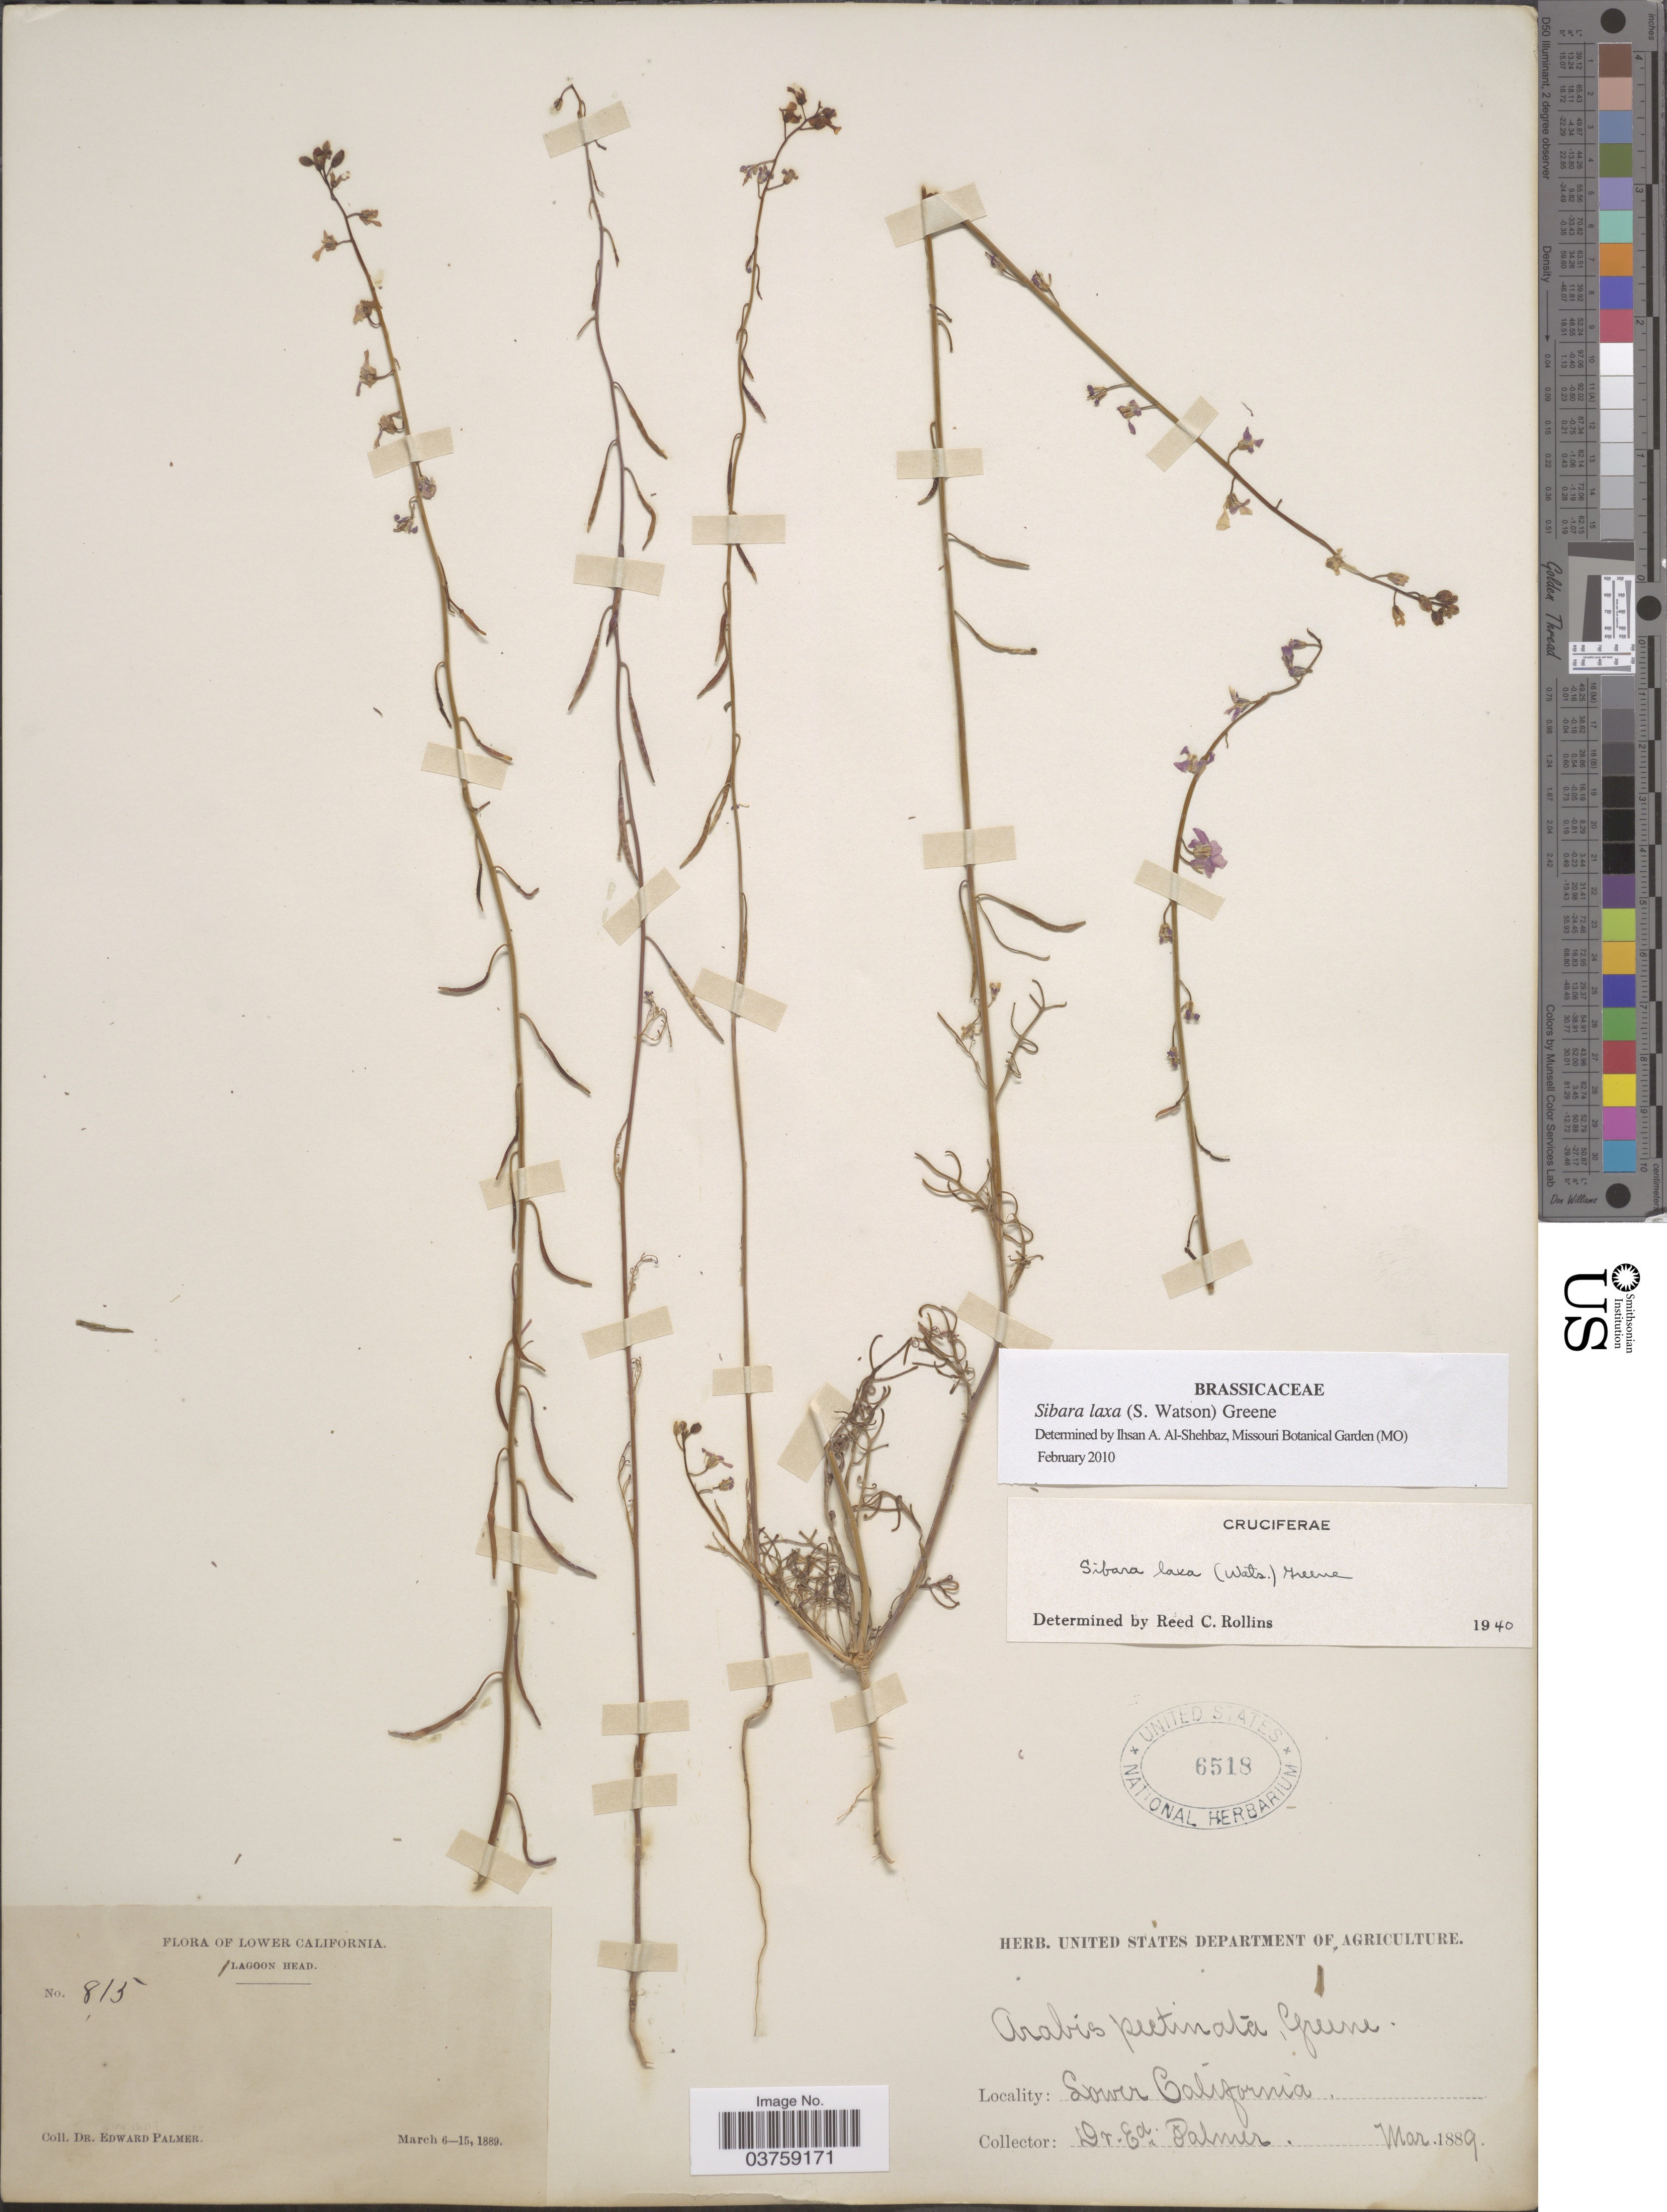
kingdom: Plantae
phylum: Tracheophyta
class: Magnoliopsida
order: Brassicales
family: Brassicaceae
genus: Sibara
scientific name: Sibara laxa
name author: (S. Watson) Greene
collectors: E. Palmer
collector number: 815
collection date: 1889-03-06/1889-03-15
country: Mexico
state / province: Baja California Norte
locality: Lower California. Lagoon Head.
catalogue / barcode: US 6518